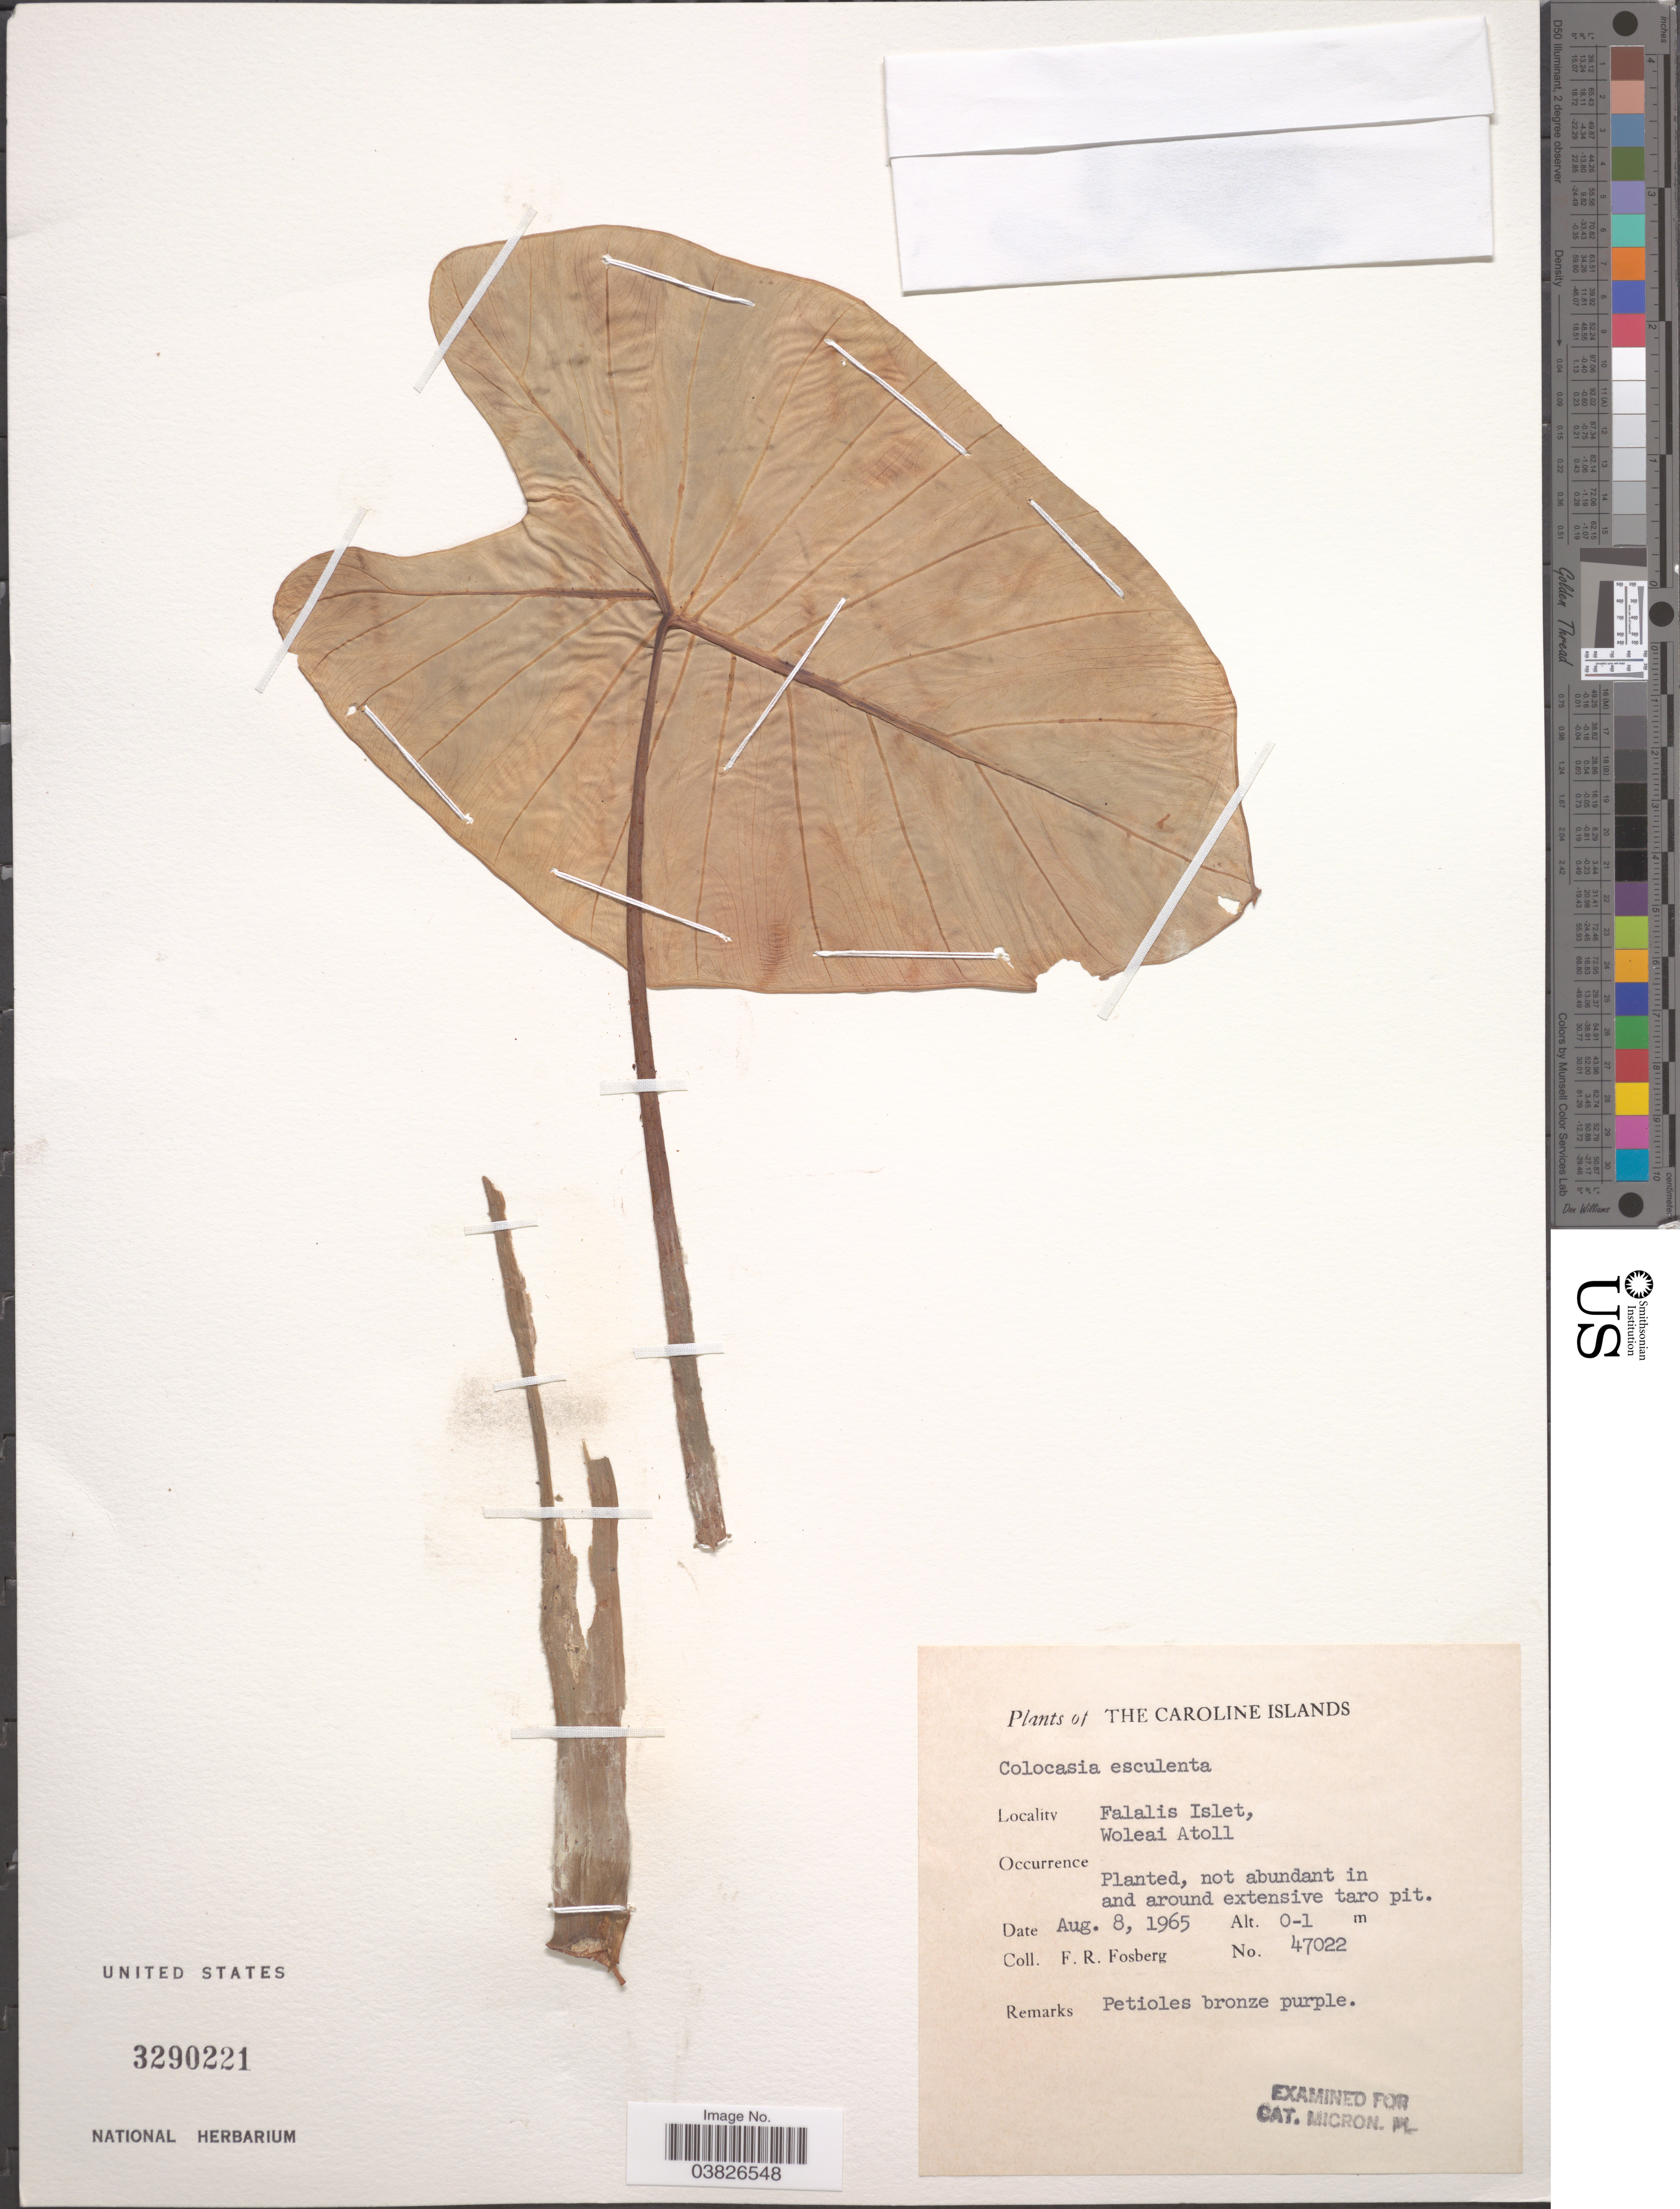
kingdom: Plantae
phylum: Tracheophyta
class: Liliopsida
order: Alismatales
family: Araceae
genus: Colocasia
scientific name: Colocasia esculenta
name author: (L.) Schott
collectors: F. R. Fosberg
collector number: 47022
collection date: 1965-08-08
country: Micronesia, Federated States of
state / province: Yap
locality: The Caroline Islands. Falalis Islet, Woleai Atoll.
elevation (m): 0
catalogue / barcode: US 3290221